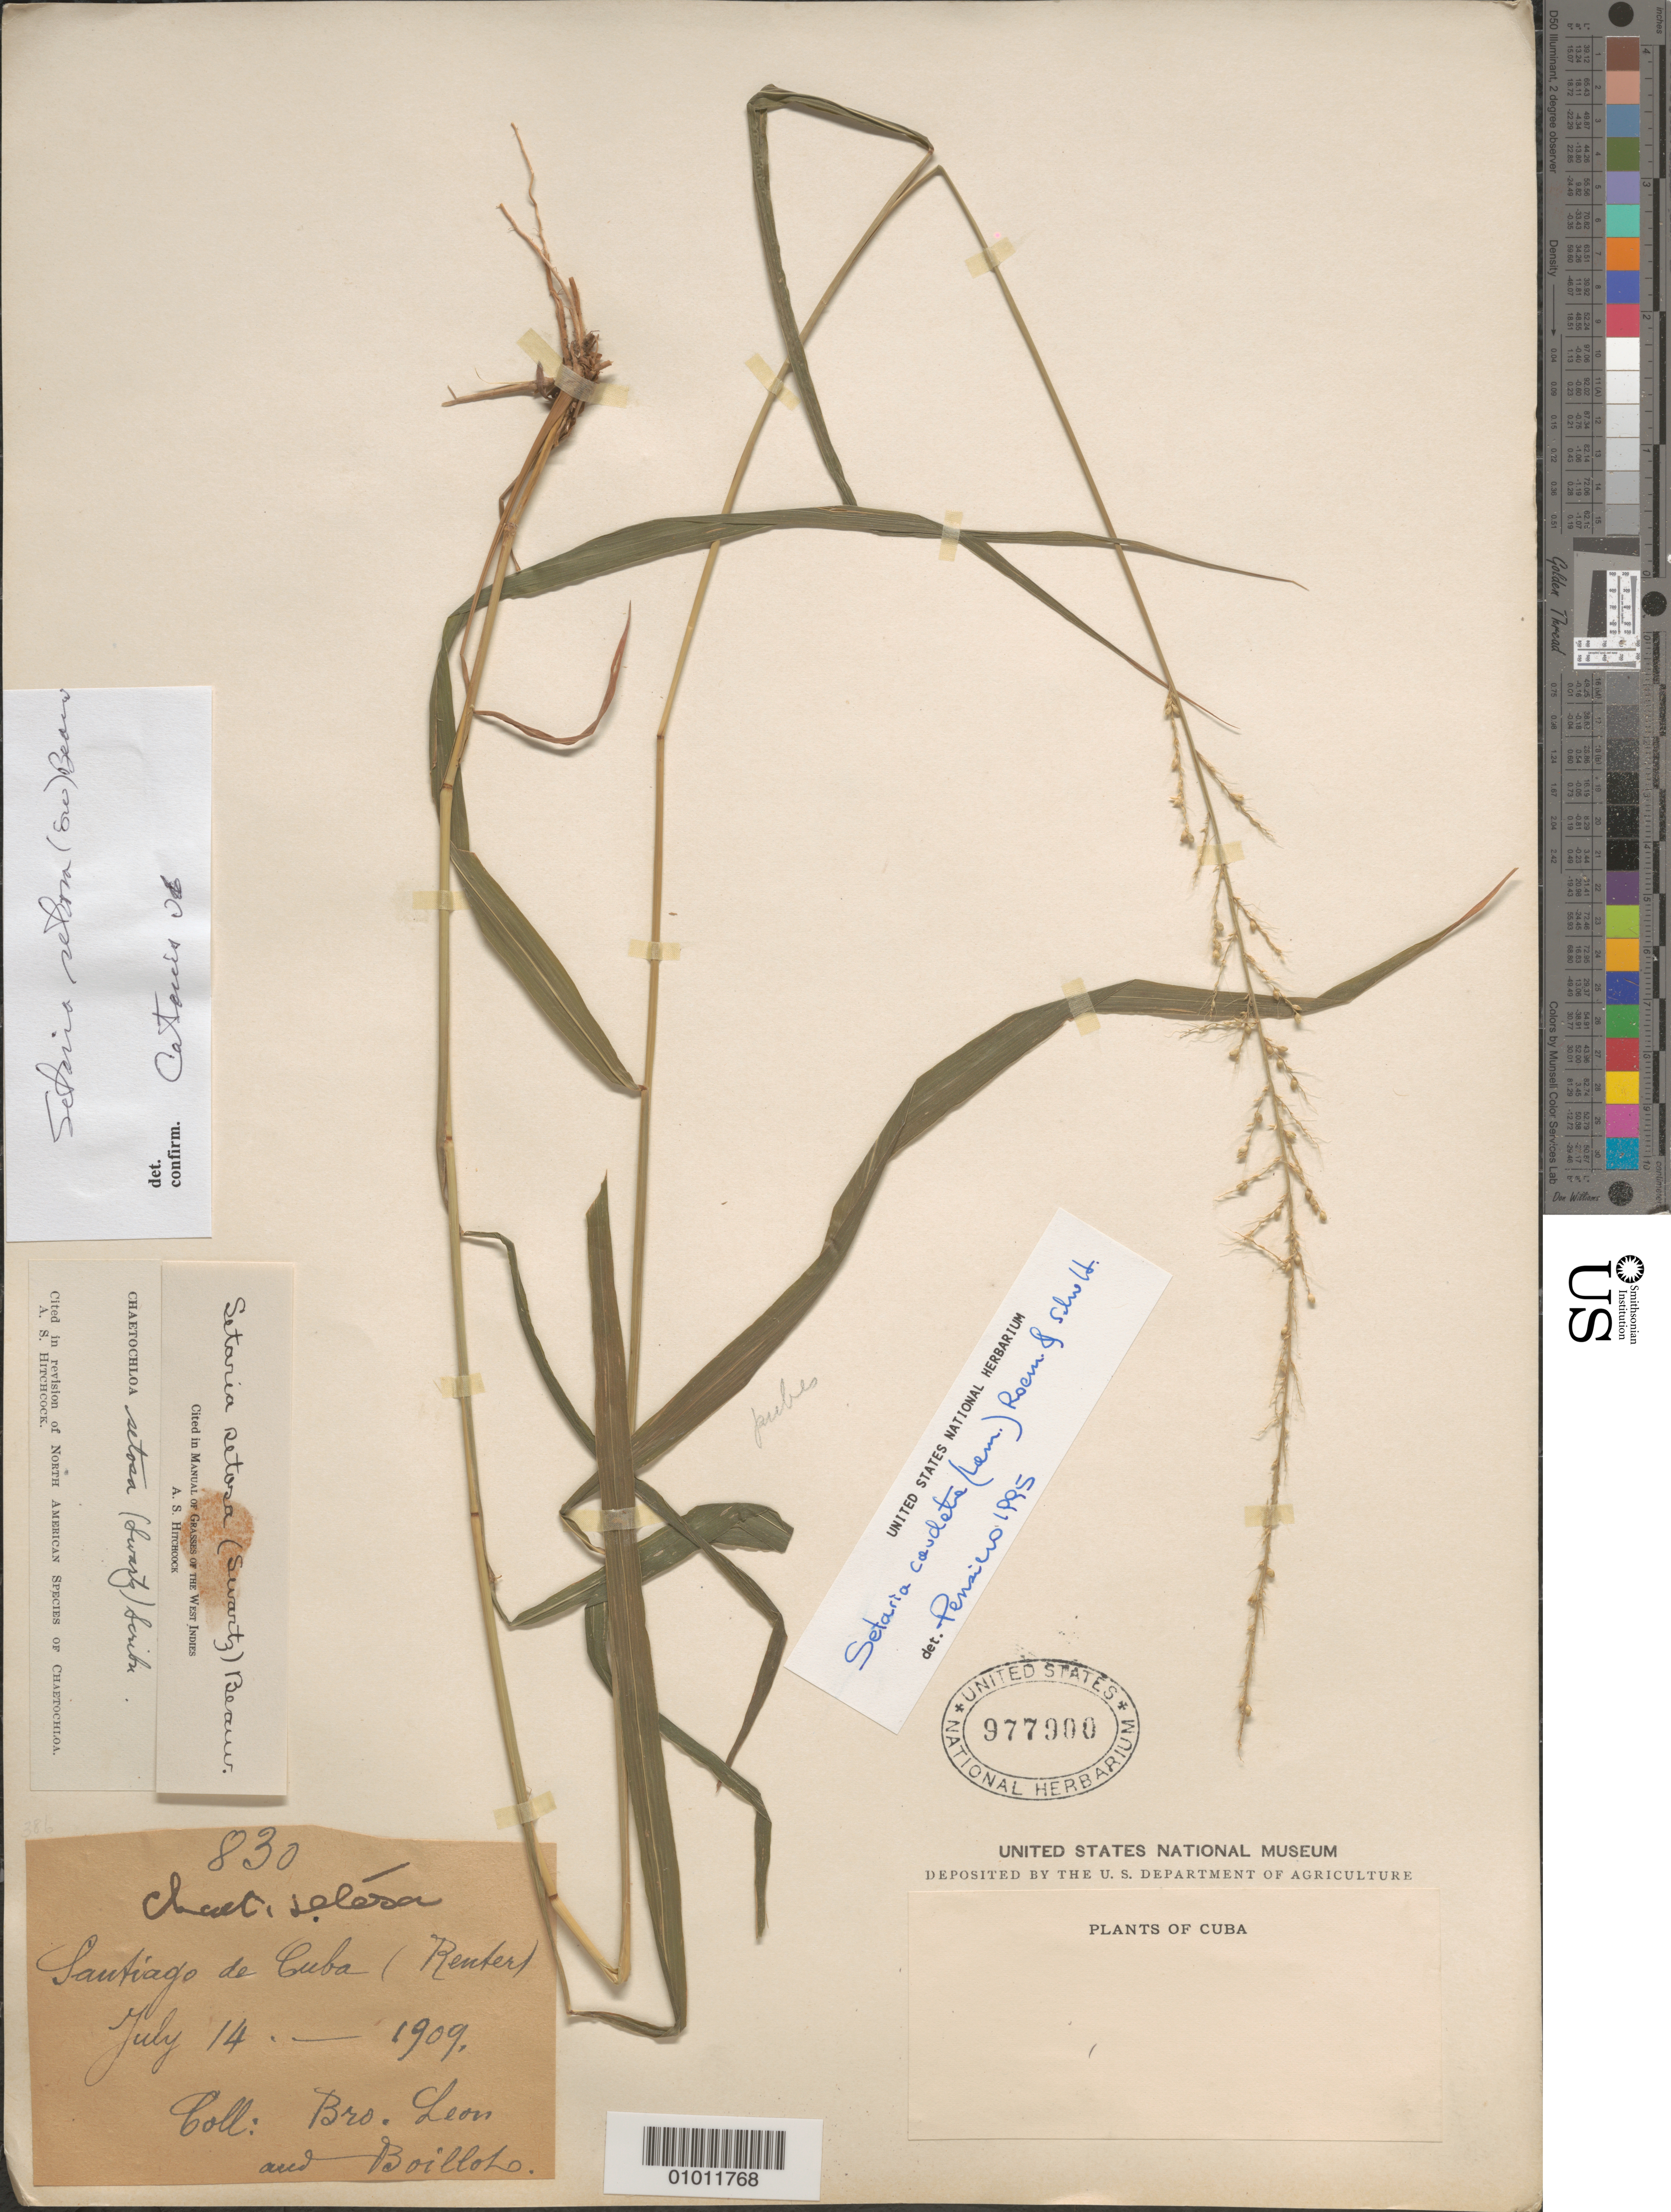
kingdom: Plantae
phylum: Tracheophyta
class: Liliopsida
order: Poales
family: Poaceae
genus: Setaria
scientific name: Setaria setosa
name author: (Sw.) P. Beauv.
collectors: Bro. León & -. Boillot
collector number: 830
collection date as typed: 14 Jul 1909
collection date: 1909-07-14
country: Cuba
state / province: Santiago de Cuba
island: Cuba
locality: Santiago de Cuba [Oriente]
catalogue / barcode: US 977900